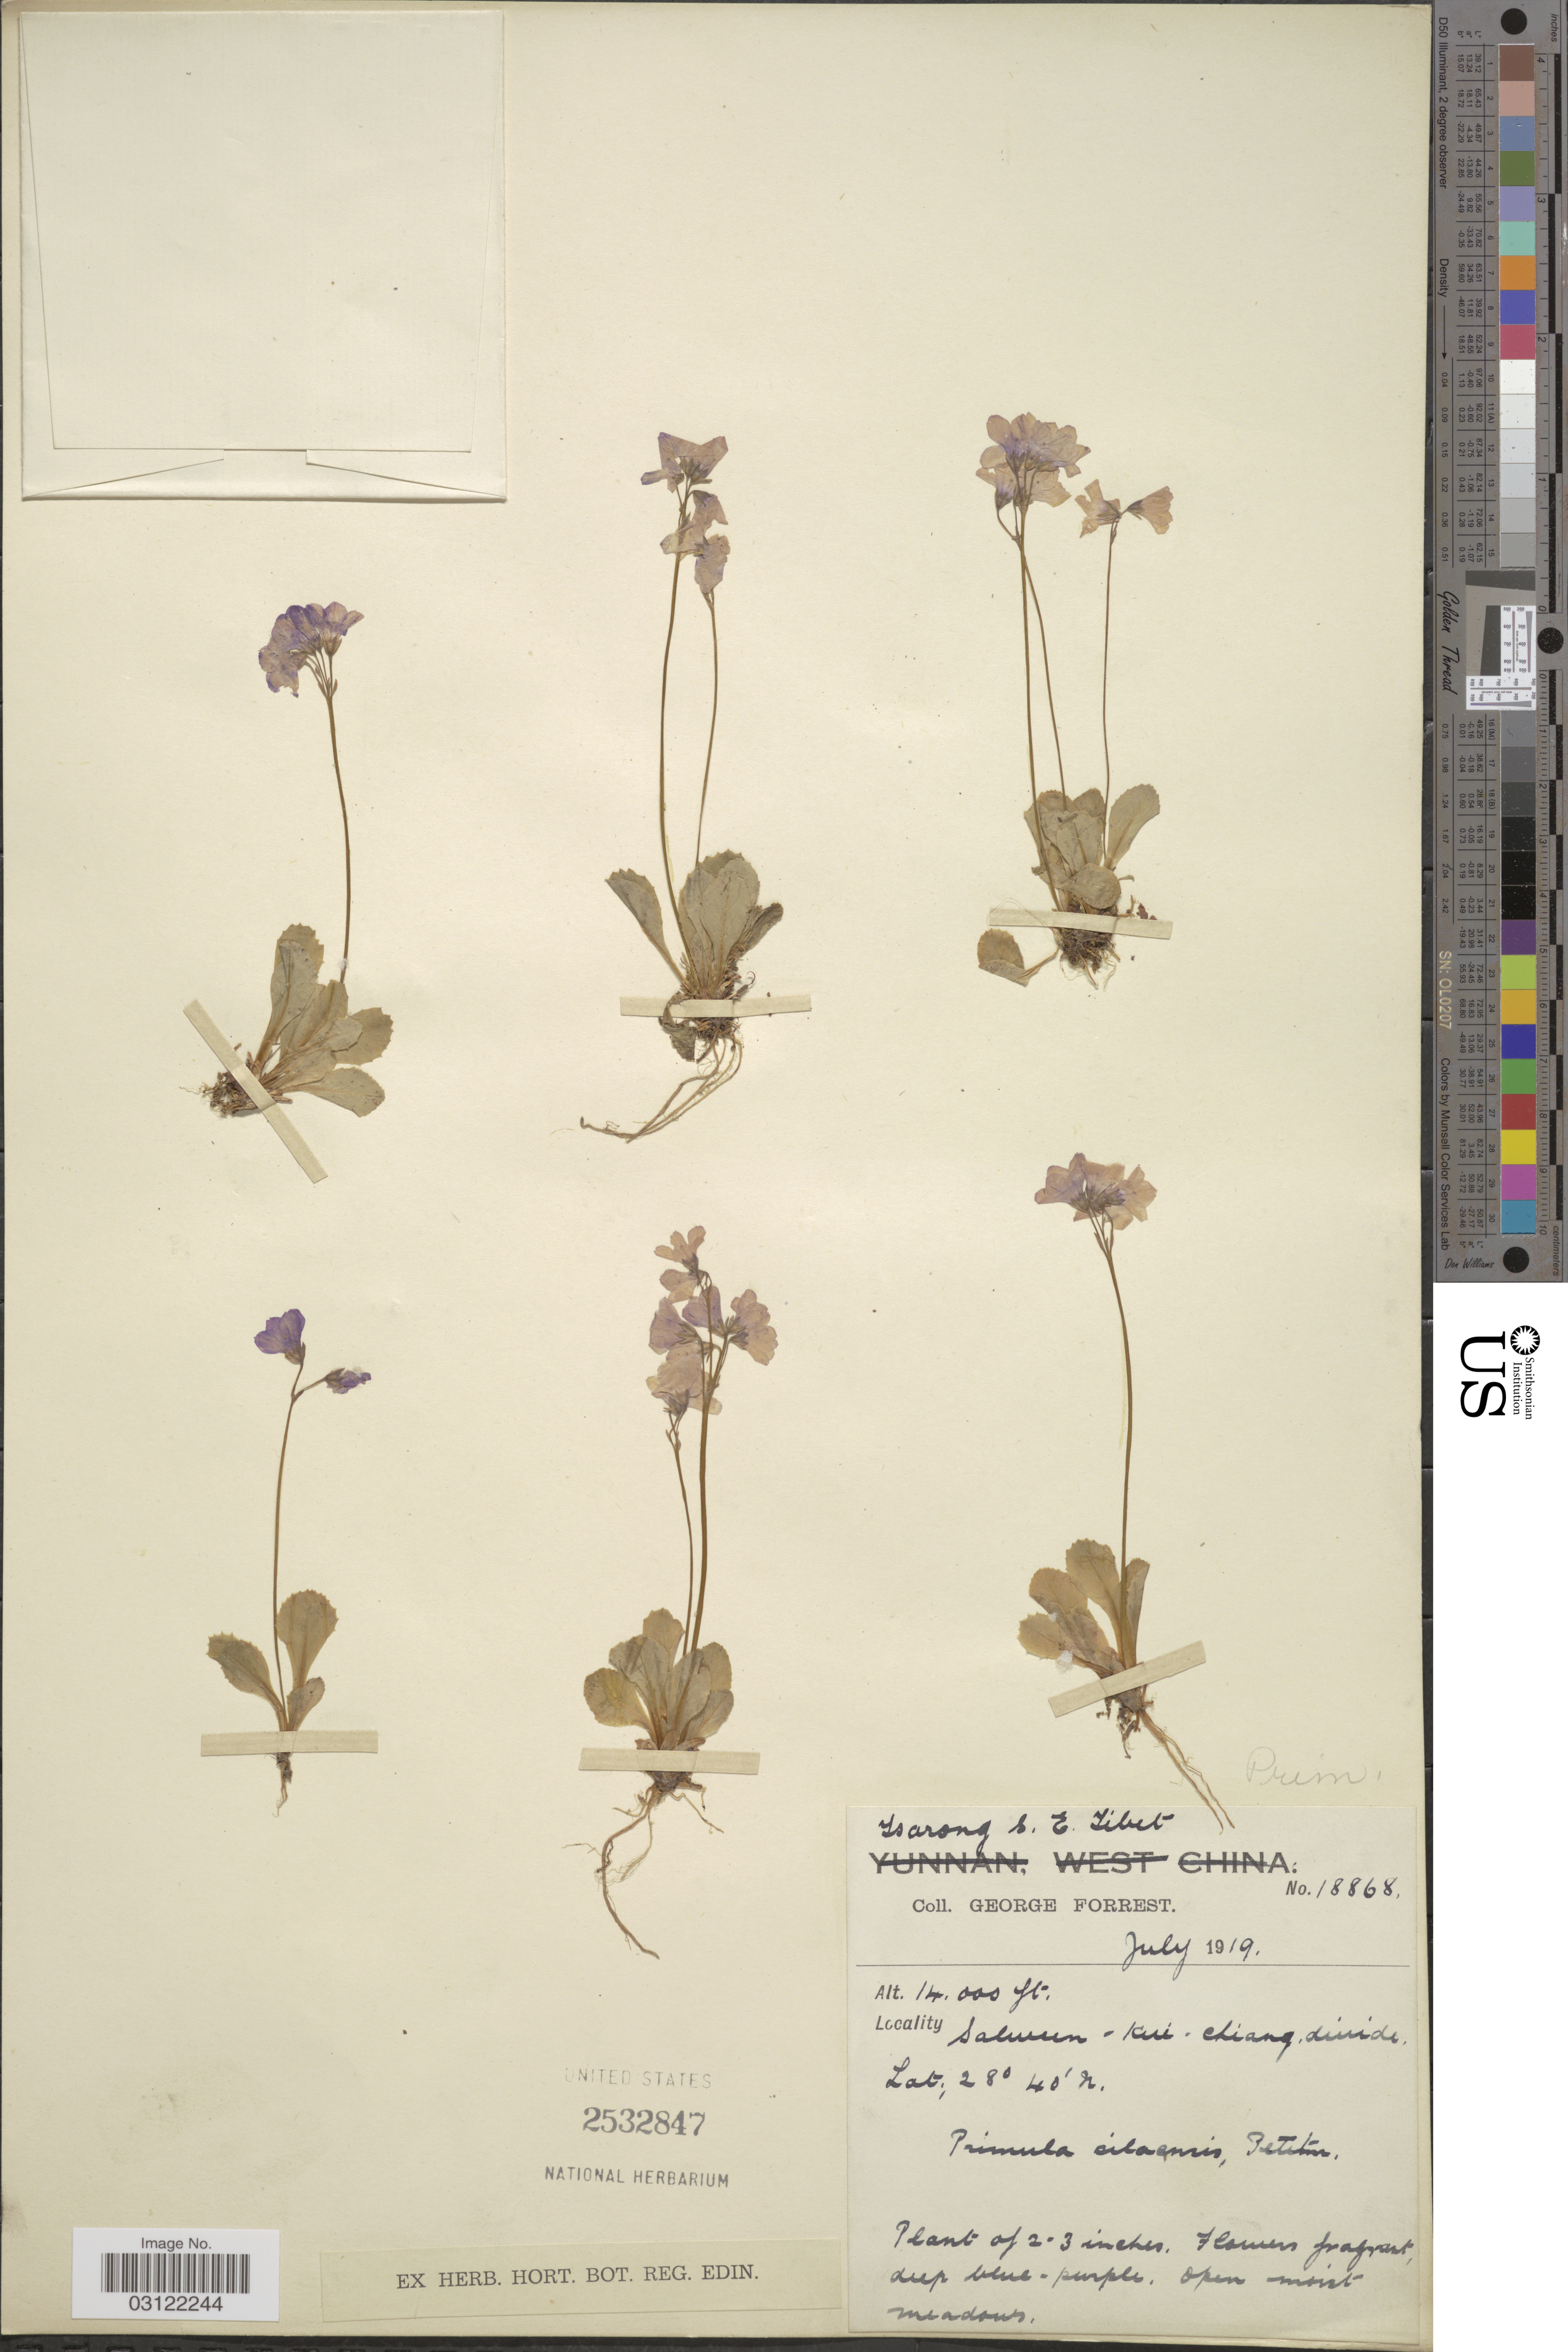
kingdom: Plantae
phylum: Tracheophyta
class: Magnoliopsida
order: Ericales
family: Primulaceae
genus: Primula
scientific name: Primula silaensis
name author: Petitm.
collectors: G. Forrest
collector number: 18868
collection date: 1919-07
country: China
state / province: Xizang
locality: Tsarong S. E. Tibet. Salween - Kui- Chiang divide.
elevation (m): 4267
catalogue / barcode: US 2532847